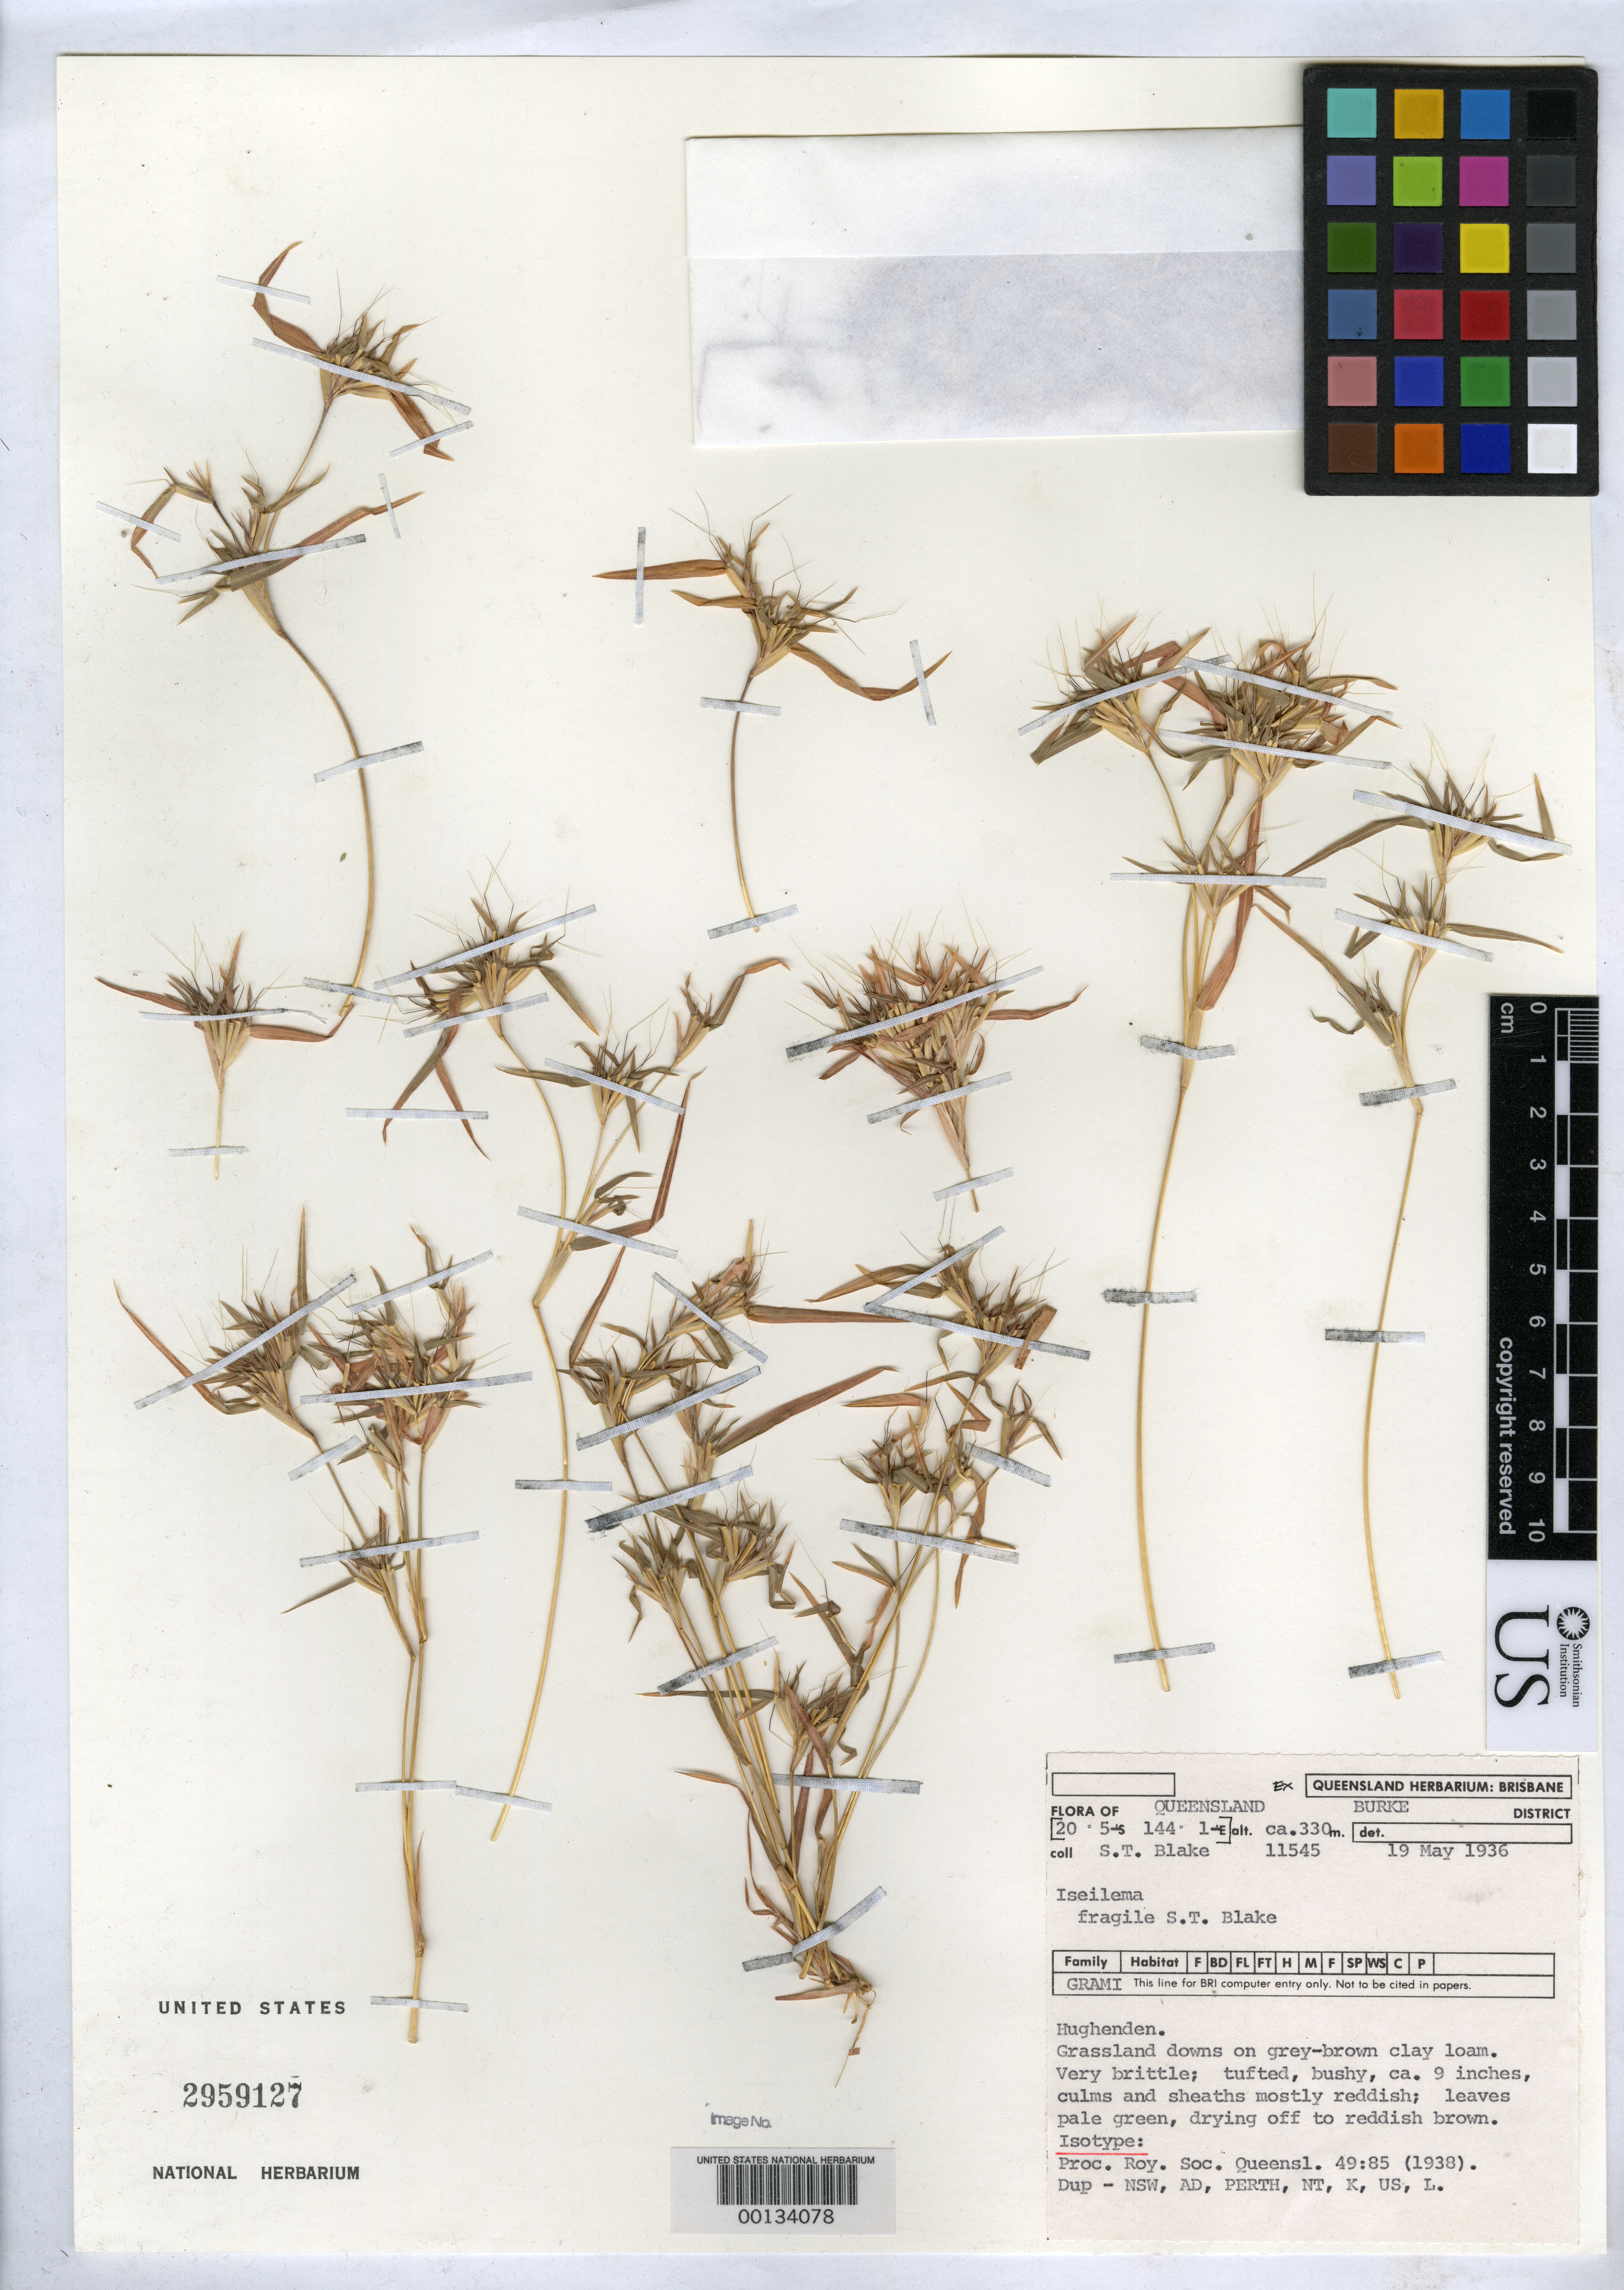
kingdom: Plantae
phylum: Tracheophyta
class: Liliopsida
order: Poales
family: Poaceae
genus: Iseilema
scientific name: Iseilema fragile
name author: S.T. Blake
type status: Isotype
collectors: S. T. Blake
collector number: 11545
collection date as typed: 19 May 1936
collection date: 1936-05-19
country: Australia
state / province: Queensland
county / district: Burke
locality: Hughenden.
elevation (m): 330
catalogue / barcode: US 2959127